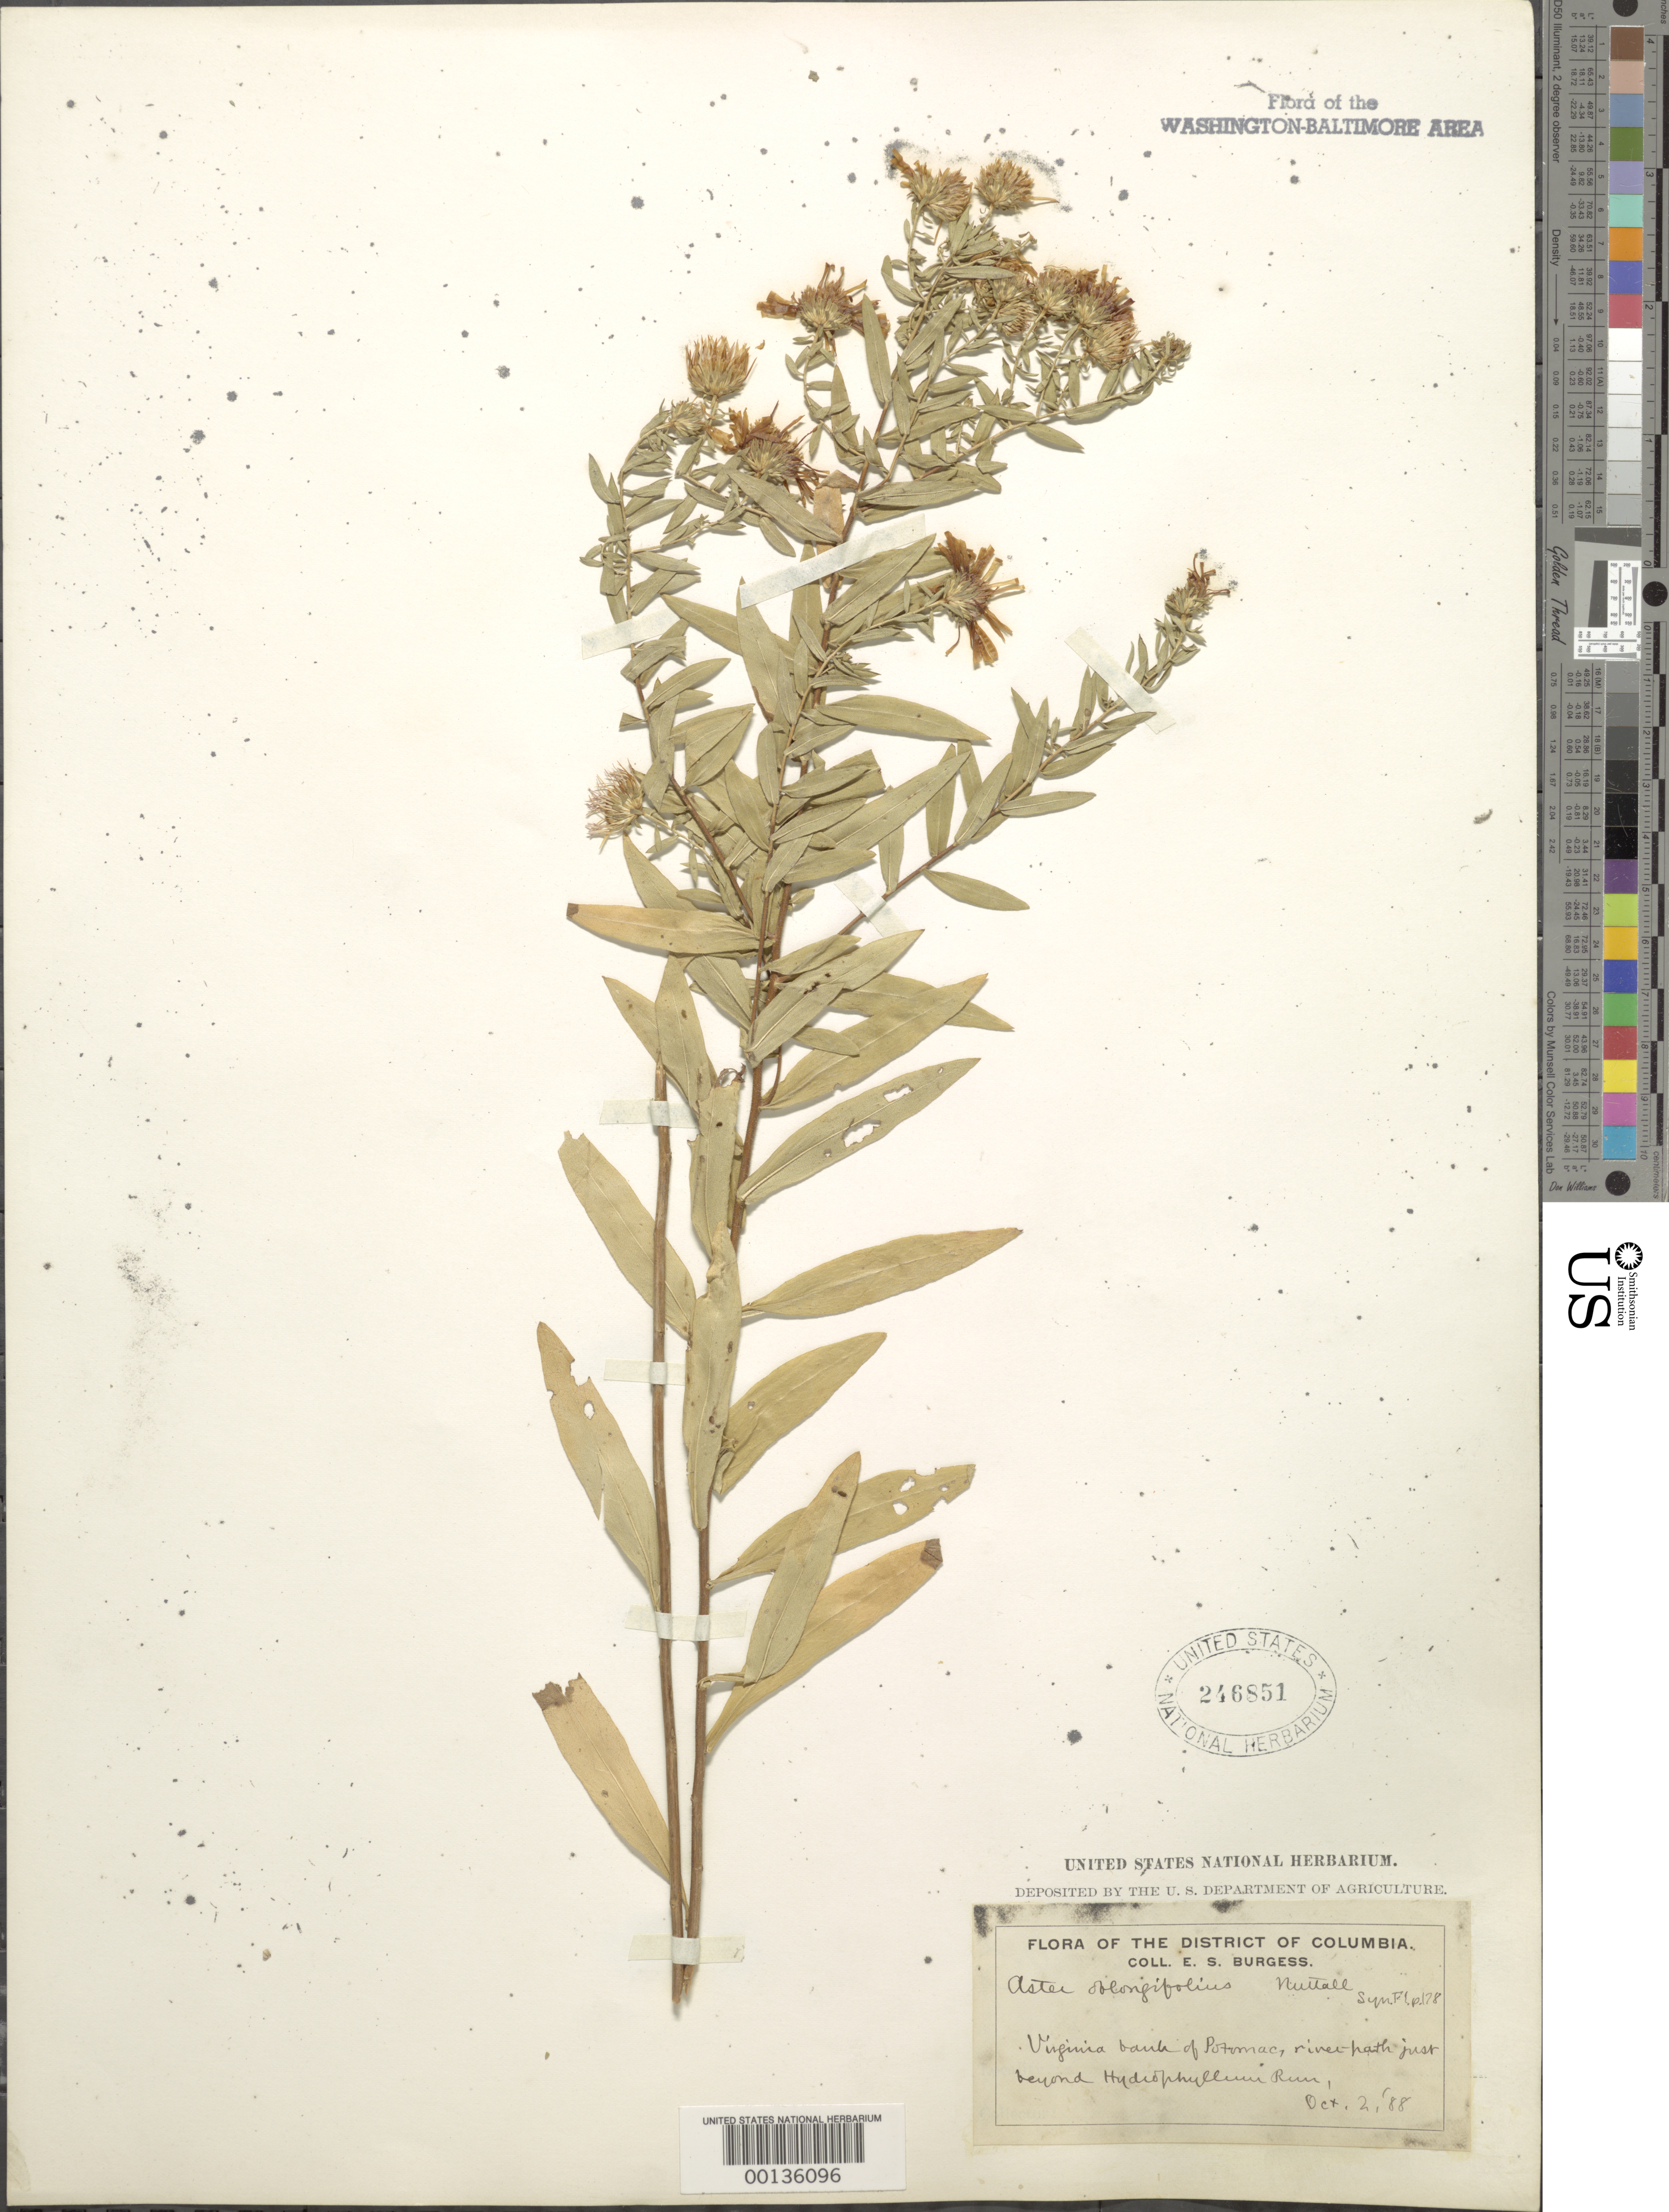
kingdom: Plantae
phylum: Tracheophyta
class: Magnoliopsida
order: Asterales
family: Asteraceae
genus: Symphyotrichum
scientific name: Symphyotrichum oblongifolium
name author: (Nutt.) G.L. Nesom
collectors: E. Burgess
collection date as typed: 02 Oct 1880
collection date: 1880-10-02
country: United States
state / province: Virginia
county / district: Arlington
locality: Beyond Hydrophyllum Run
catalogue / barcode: US 246851